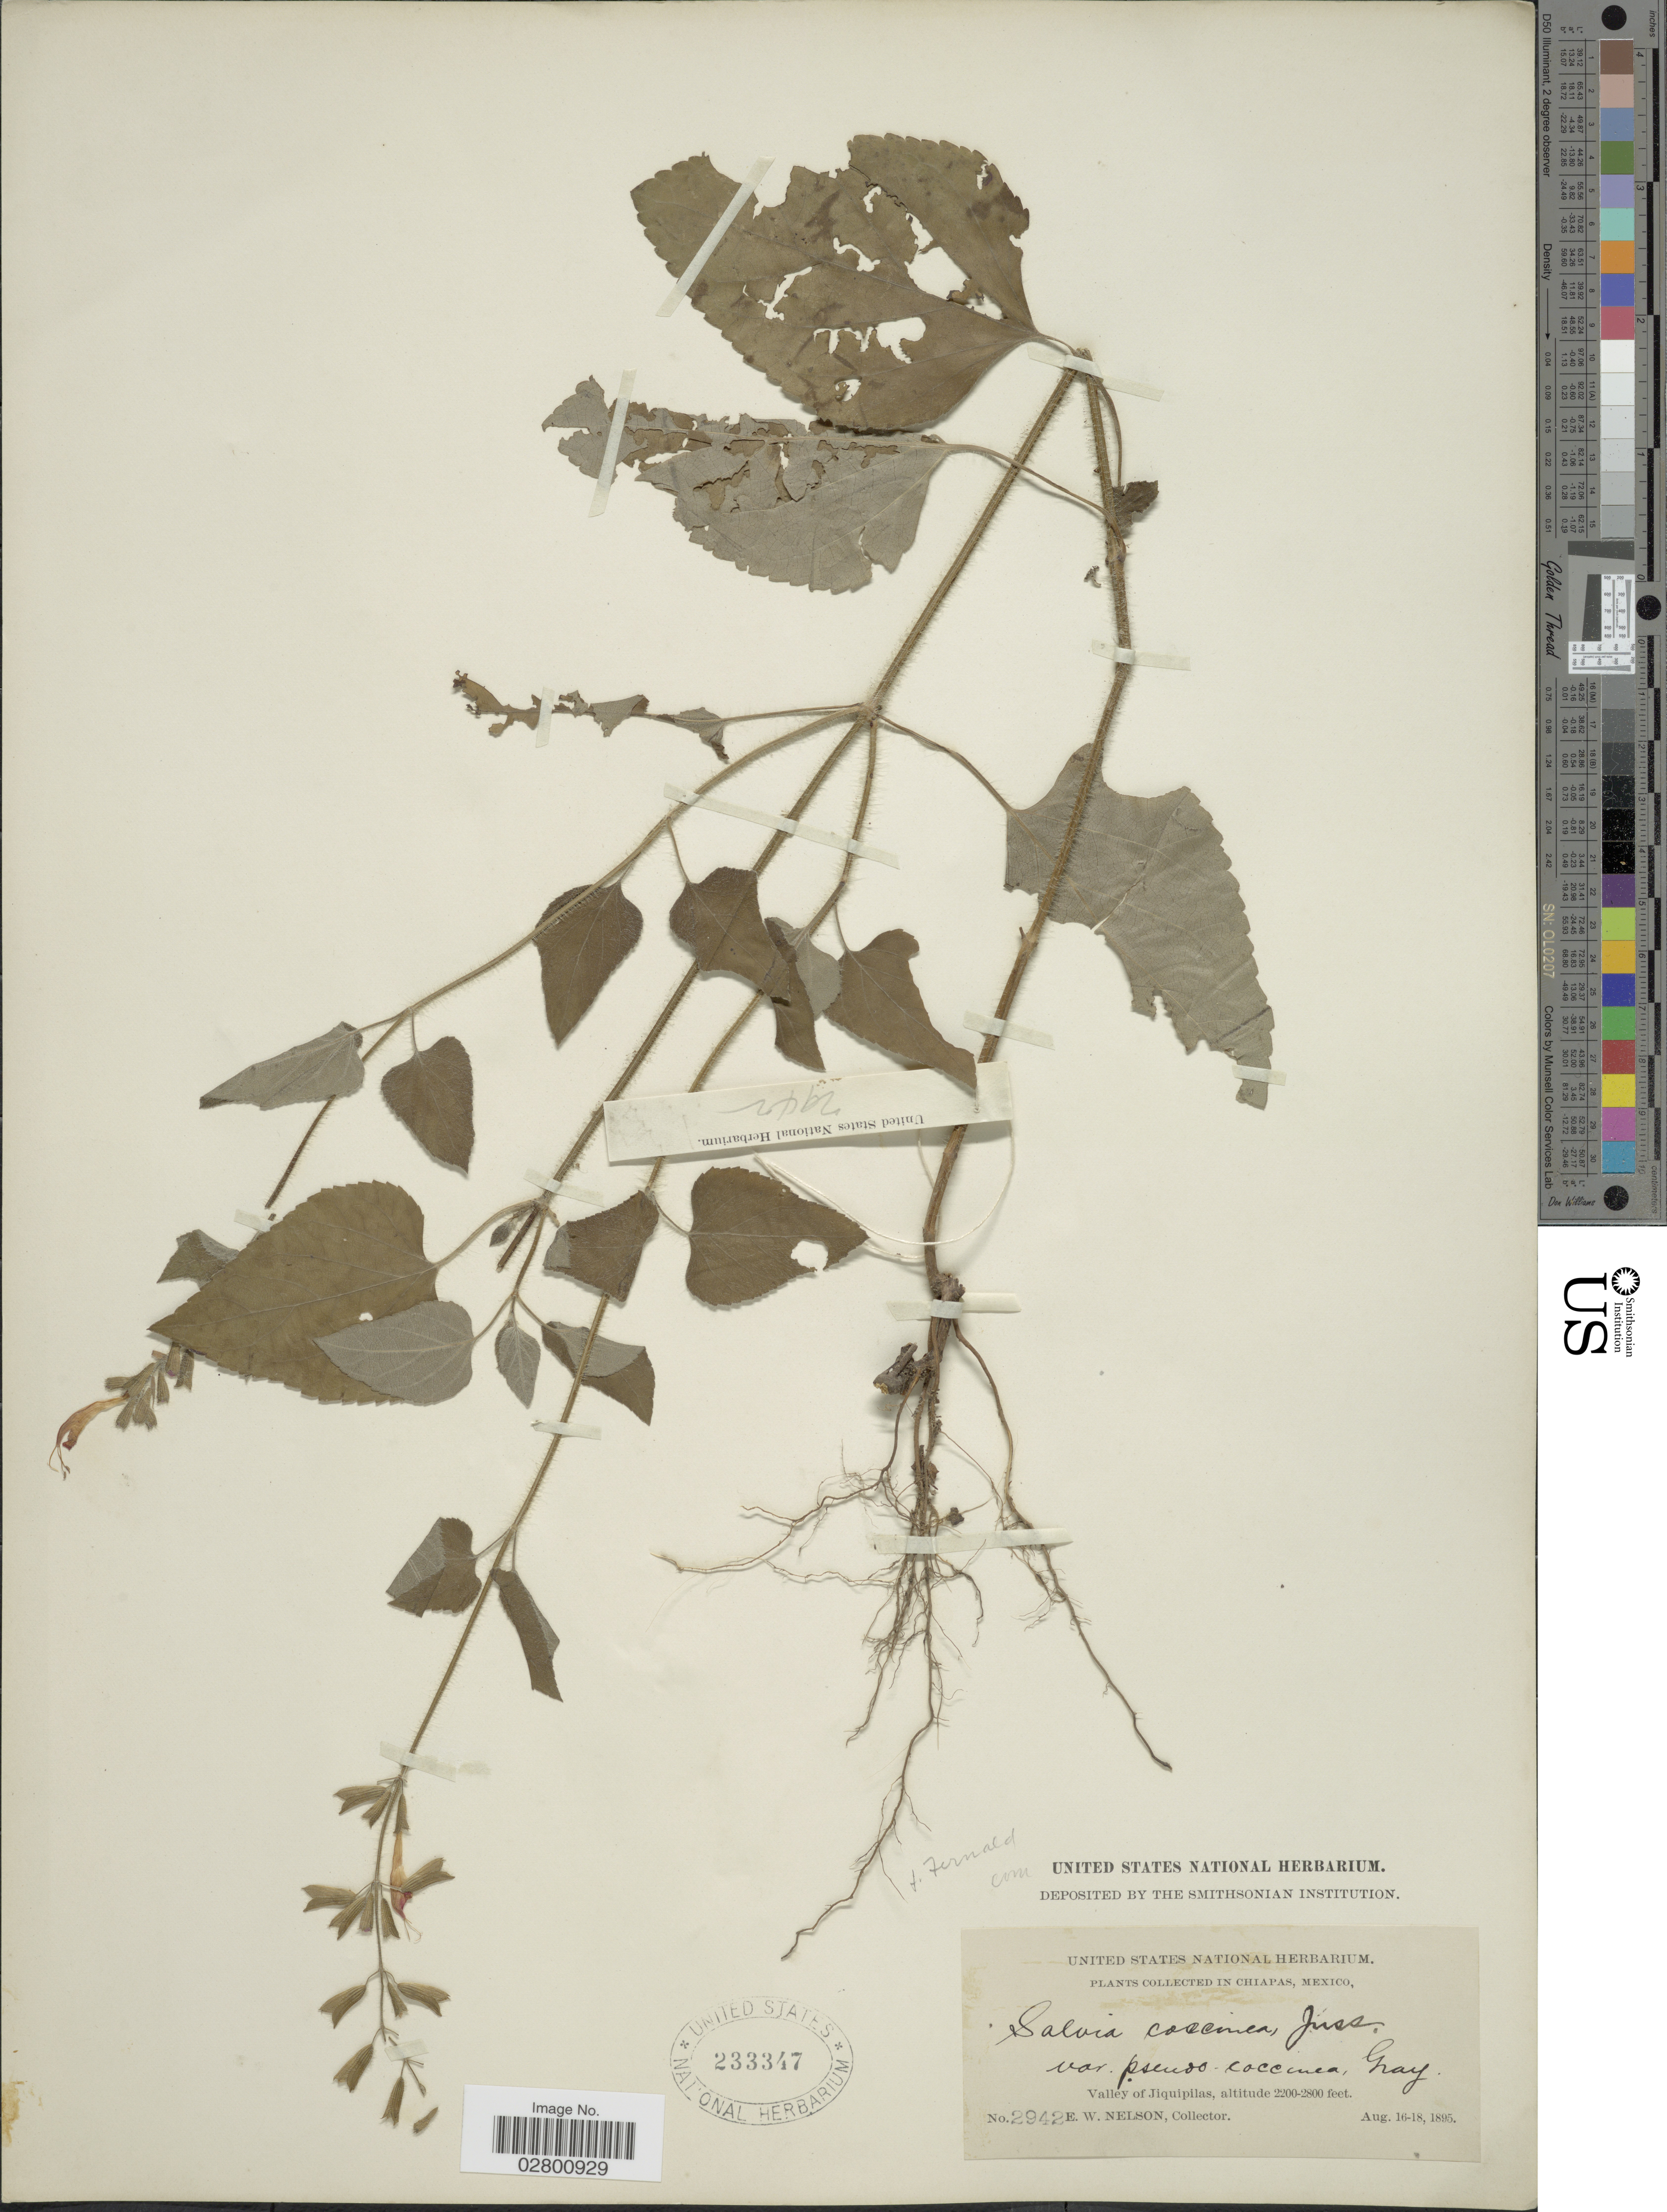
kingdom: Plantae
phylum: Tracheophyta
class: Magnoliopsida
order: Lamiales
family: Lamiaceae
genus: Salvia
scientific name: Salvia coccinea 'Naples Lavender'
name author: L. f. ex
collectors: E. W. Nelson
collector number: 2942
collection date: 1895-08-16/1895-08-18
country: Mexico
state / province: Chiapas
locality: Valley of Juiquipilas.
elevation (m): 671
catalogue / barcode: US 233347